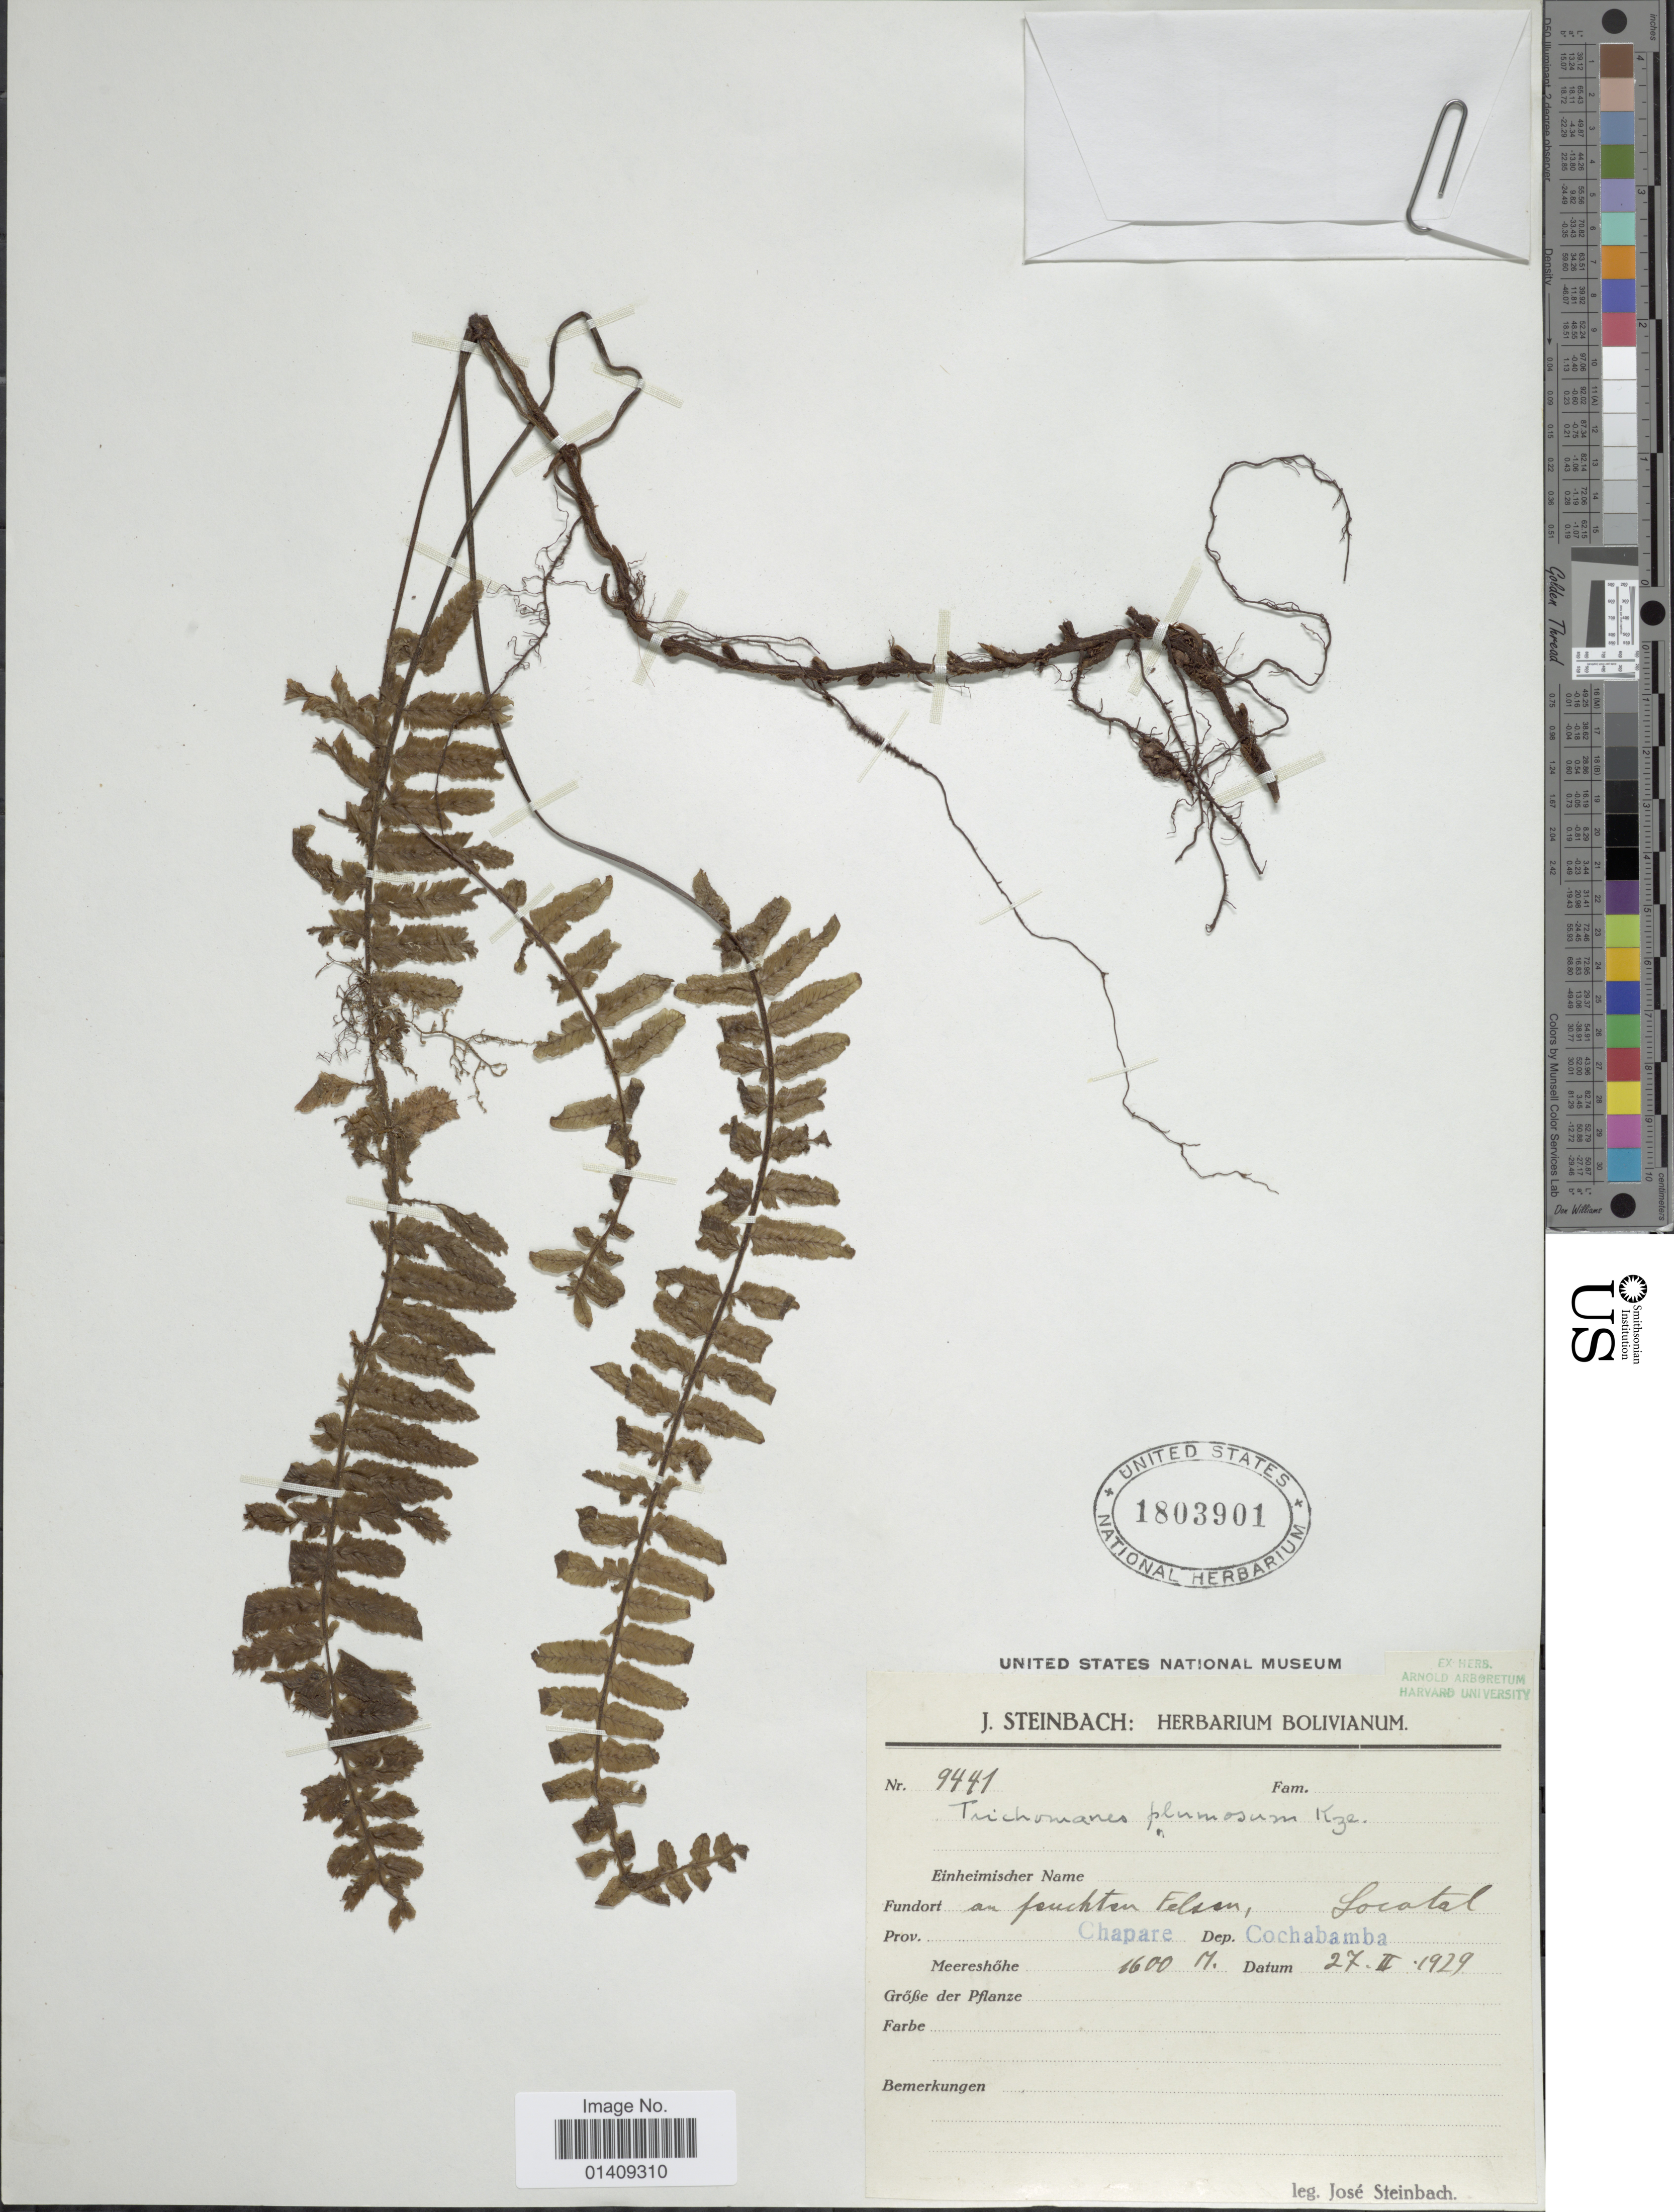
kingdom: Plantae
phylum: Tracheophyta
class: Polypodiopsida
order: Hymenophyllales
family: Hymenophyllaceae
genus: Trichomanes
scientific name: Trichomanes plumosum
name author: Kunze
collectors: J. Steinbach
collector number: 9441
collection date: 1929-02-27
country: Bolivia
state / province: Cochabamba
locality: Prov. Chapare dep Cochabamba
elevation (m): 1600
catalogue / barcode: US 1803901